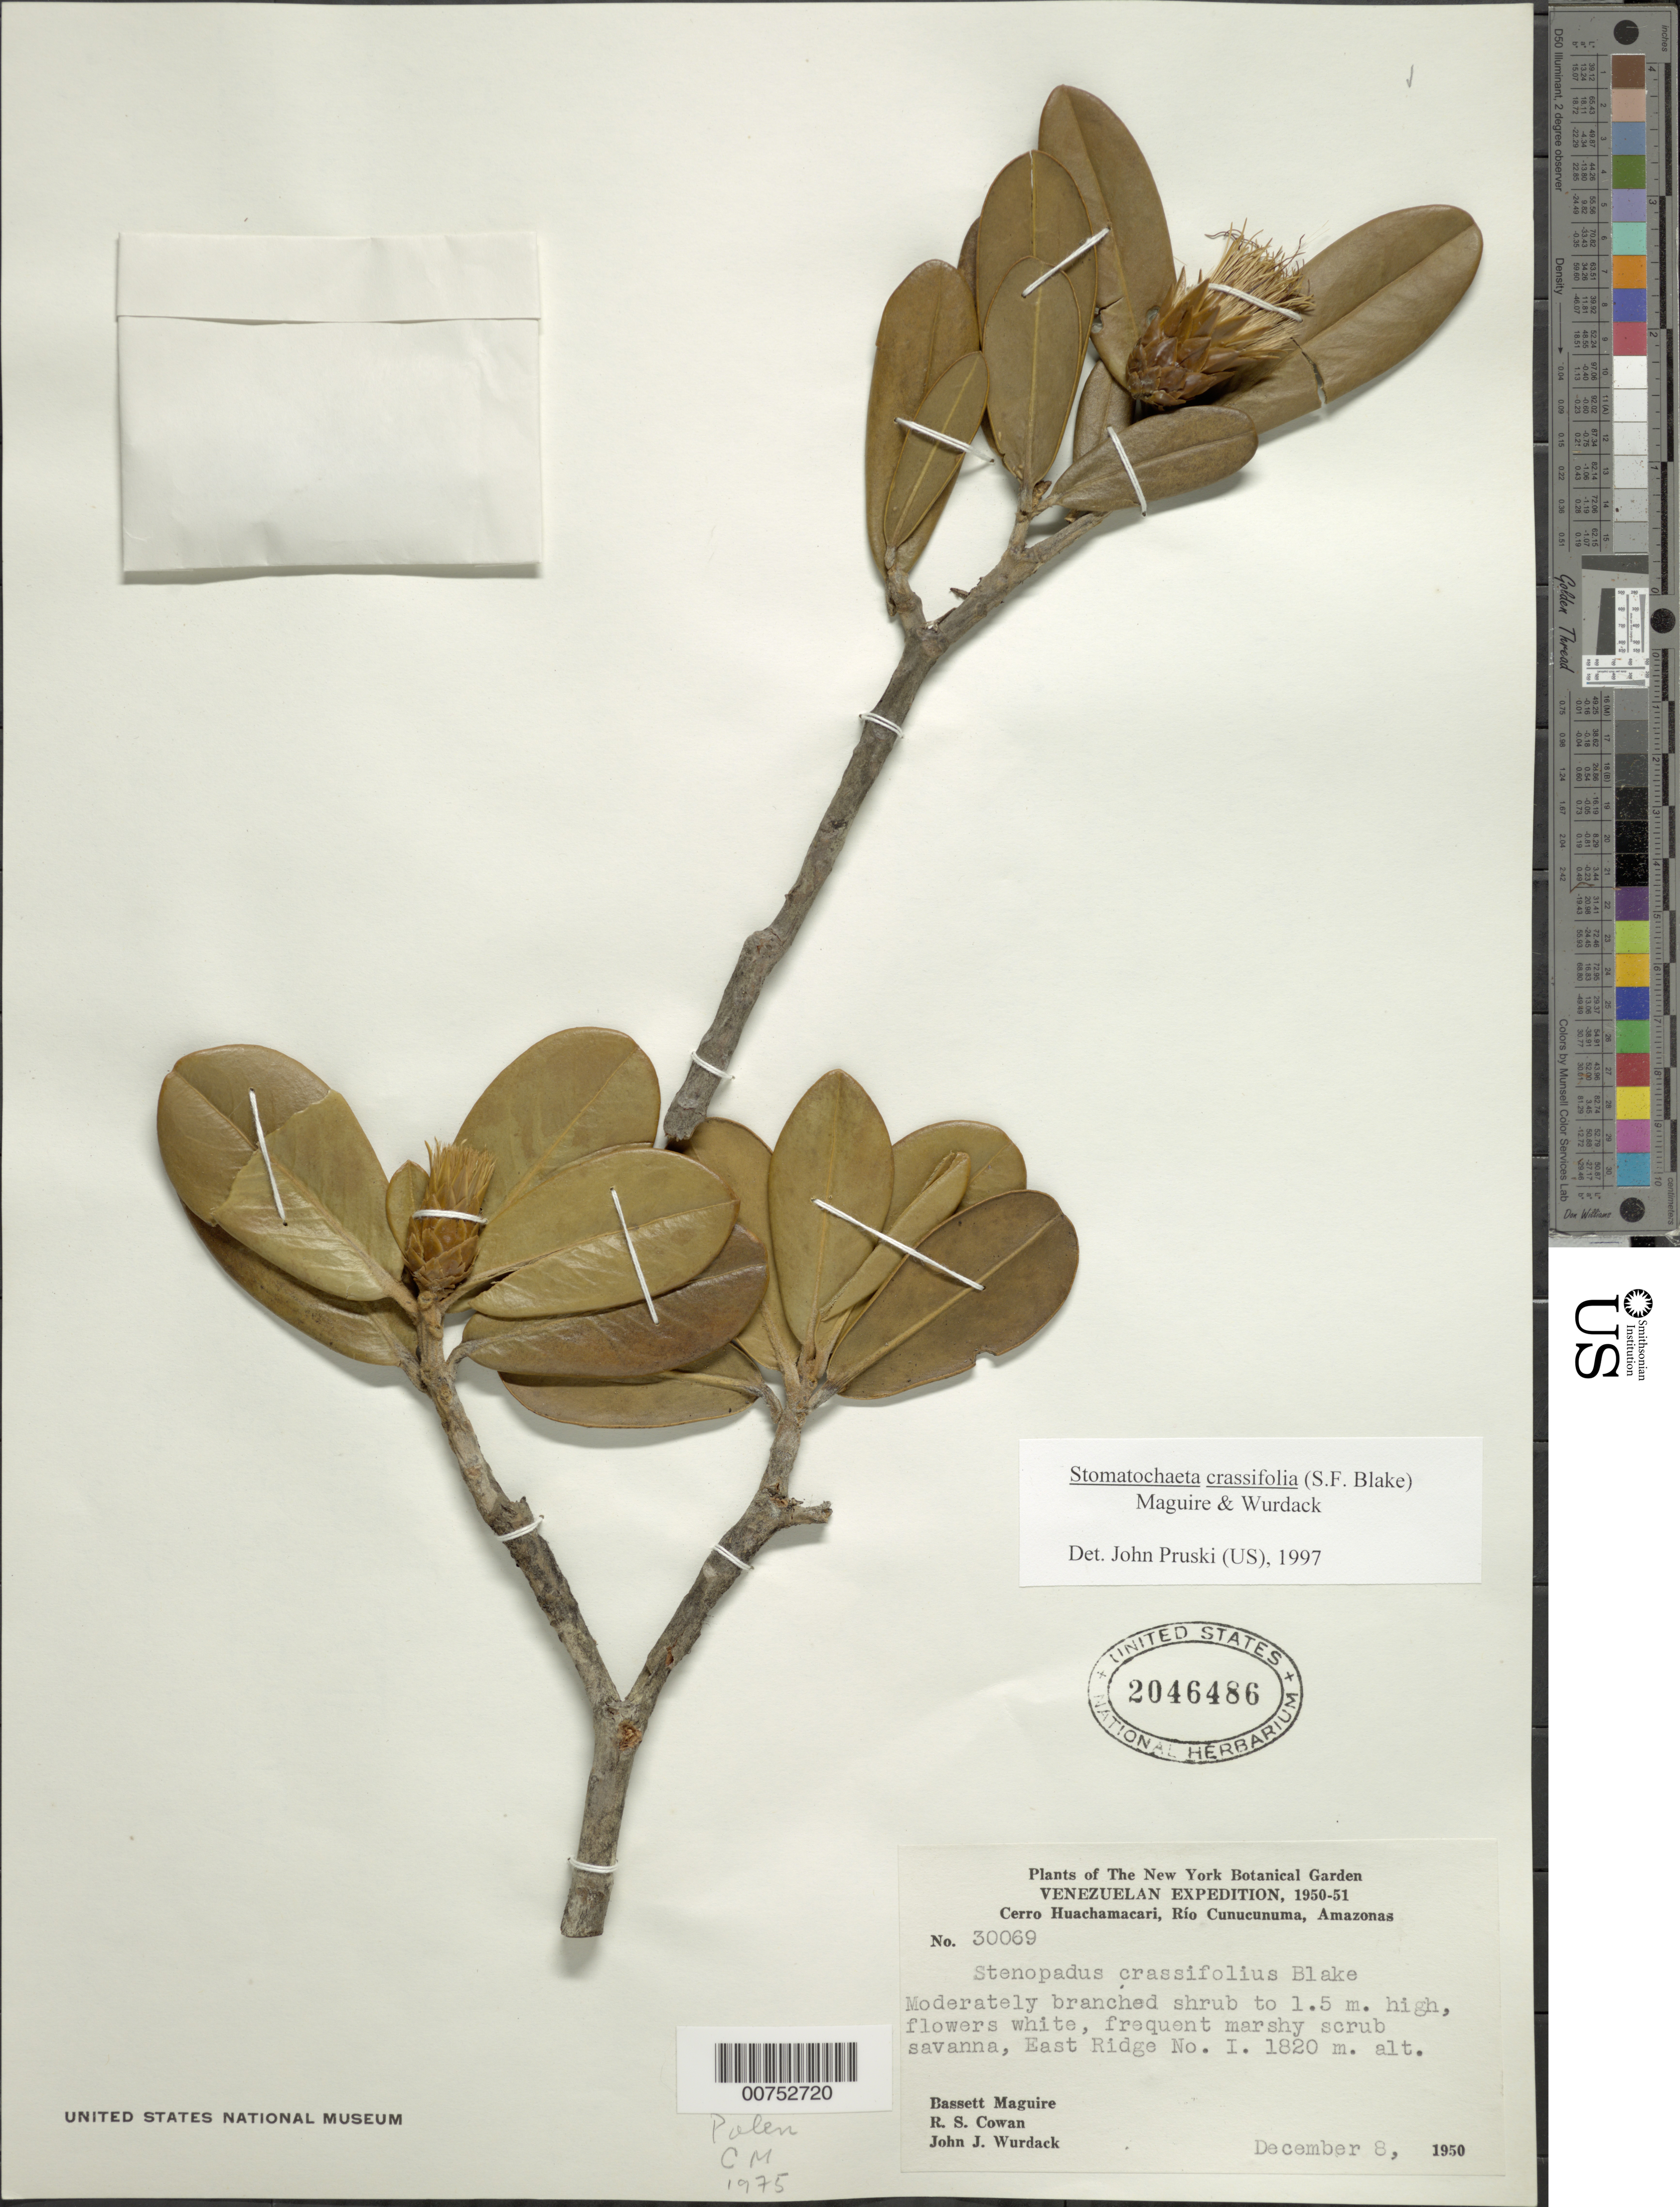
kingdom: Plantae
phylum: Tracheophyta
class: Magnoliopsida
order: Asterales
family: Asteraceae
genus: Stomatochaeta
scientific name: Stomatochaeta crassifolia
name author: (S.F. Blake) Maguire & Wurdack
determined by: Pruski, J. F.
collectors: B. Maguire, R. S. Cowan & J. J. Wurdack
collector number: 30069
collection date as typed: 8-Dec-50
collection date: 1950-12-08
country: Venezuela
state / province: Amazonas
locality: Cerro Huachamacari, Río Cunucunuma, Summit of East Ridge I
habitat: Marshy scrub savanna.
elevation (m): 1820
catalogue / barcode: US 2046486